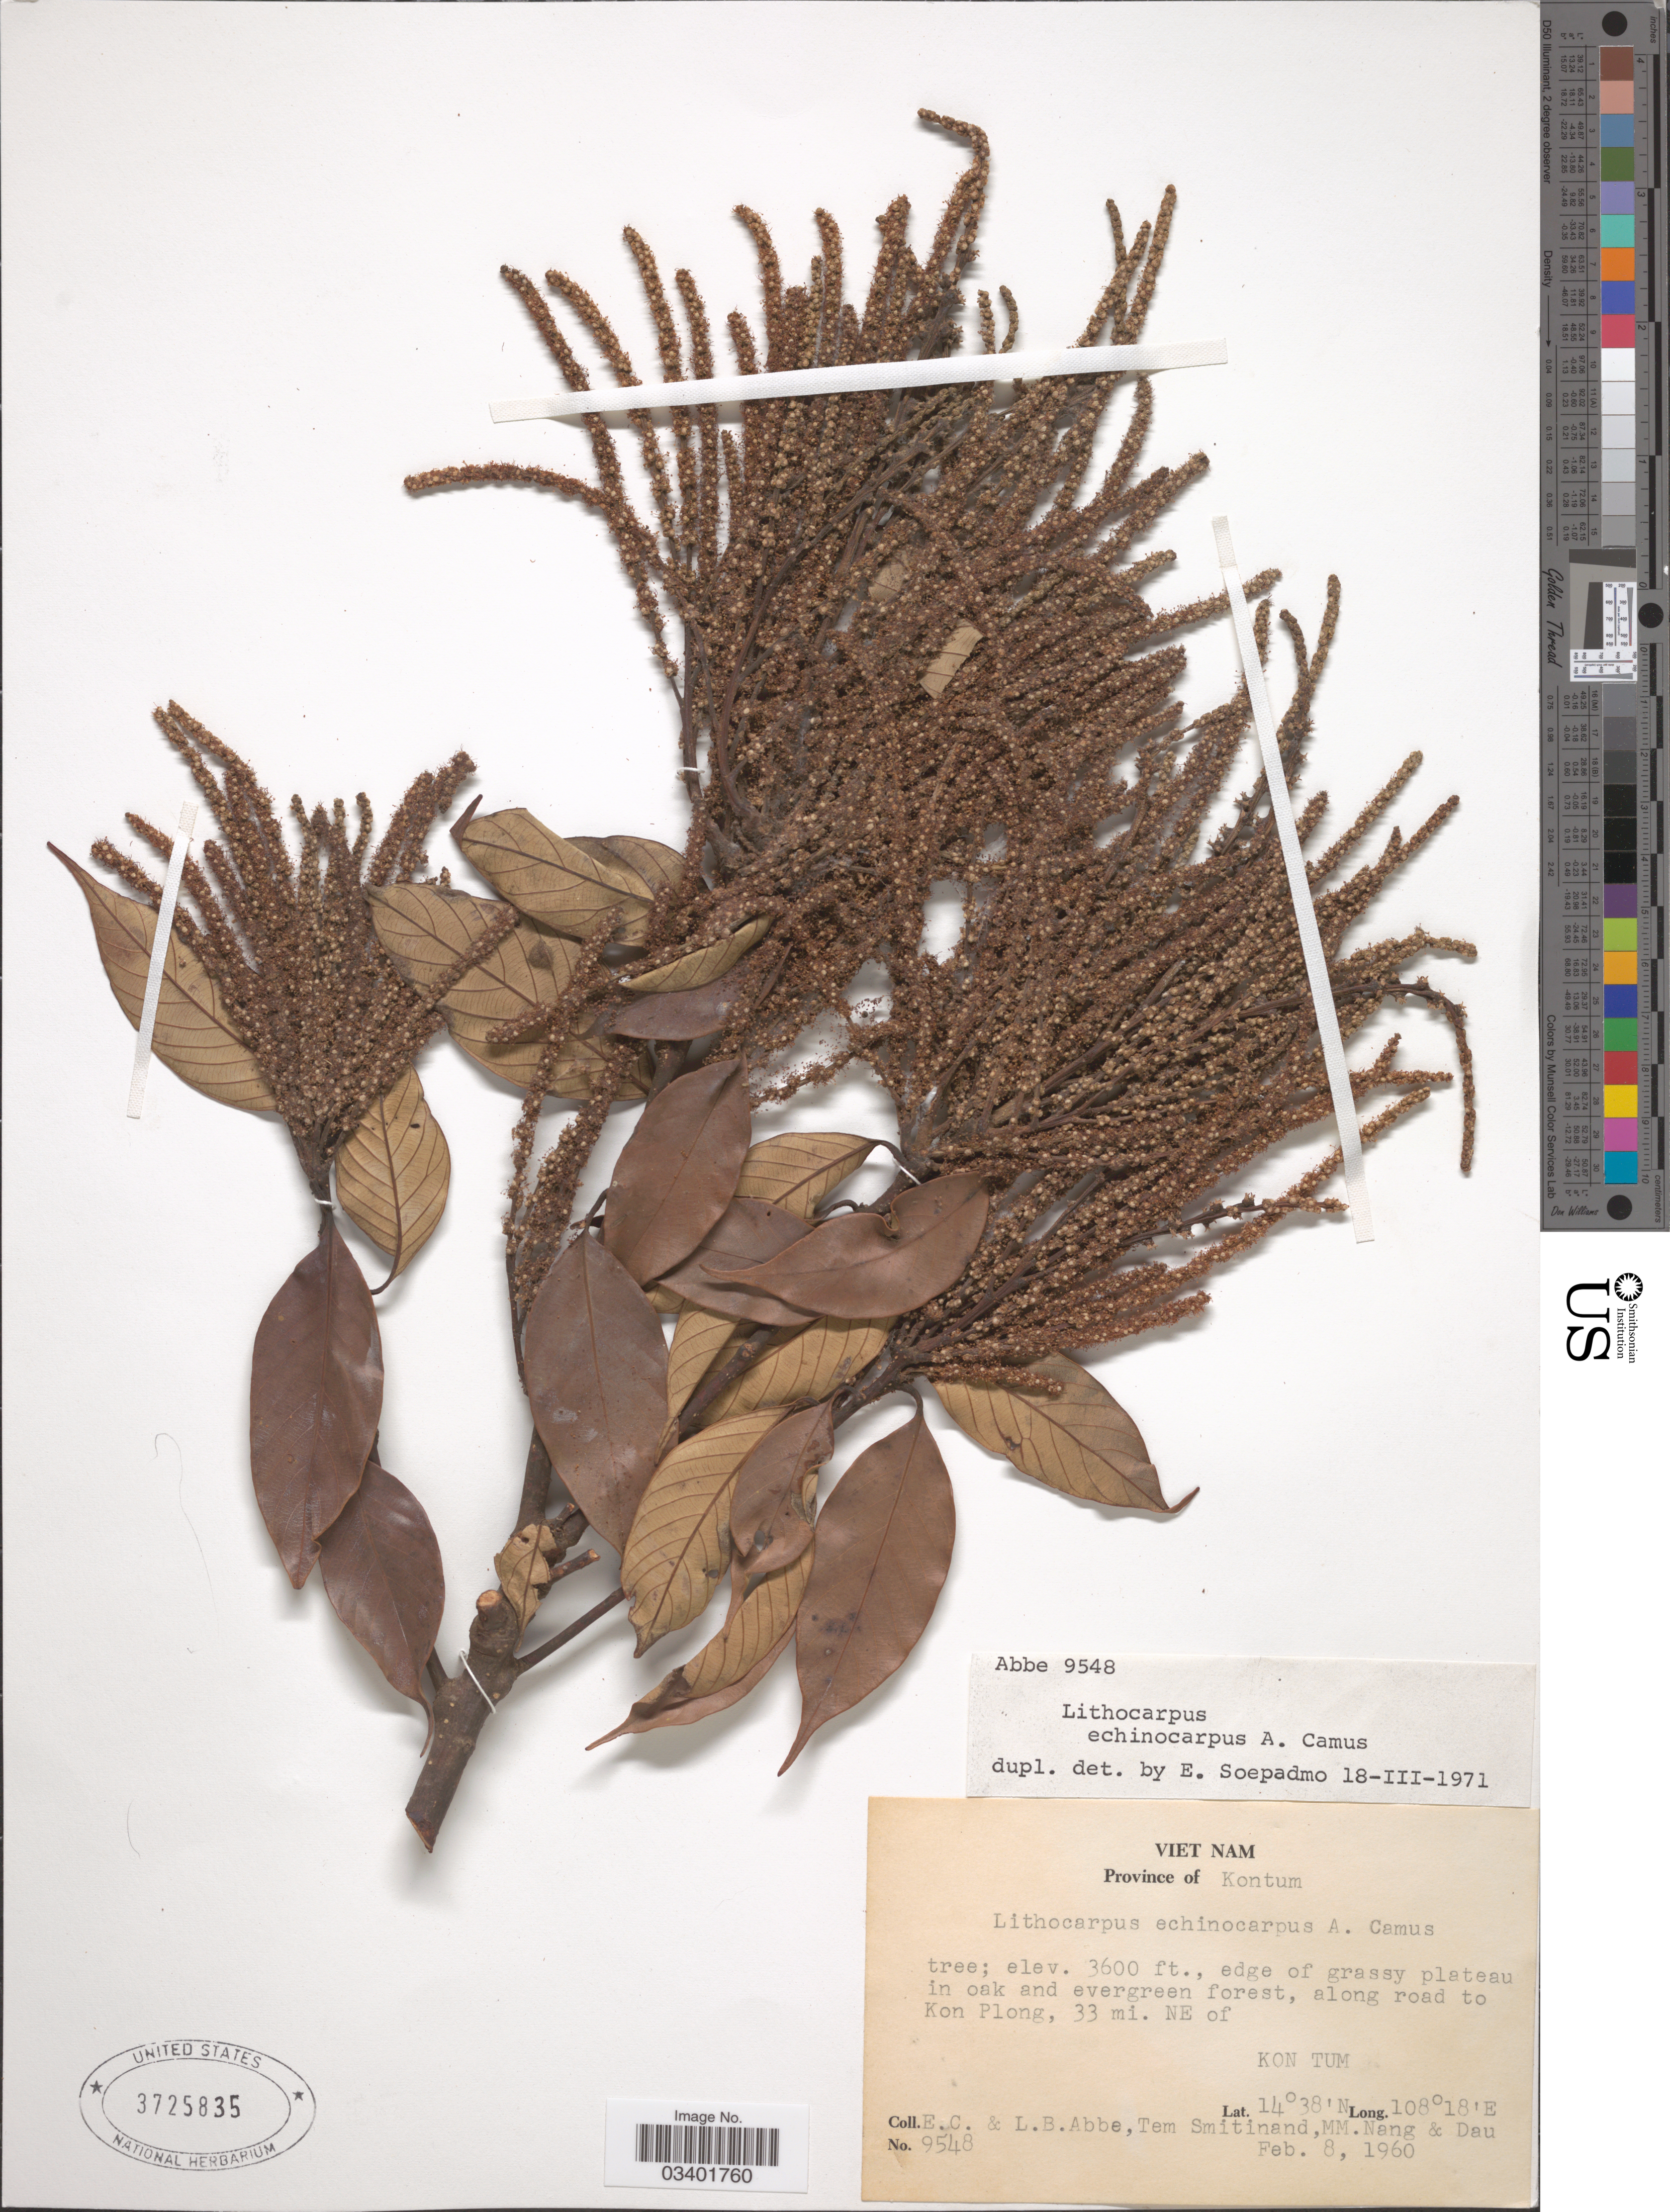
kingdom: Plantae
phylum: Tracheophyta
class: Magnoliopsida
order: Fagales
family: Fagaceae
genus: Lithocarpus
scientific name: Lithocarpus echinocarpus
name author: (Hickel & A. Camus) A. Camus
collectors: E. C. Abbe, L. B. Abbe, T. Smitinand, M. Nang & -- Dau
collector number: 9548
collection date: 1960-02-08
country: Vietnam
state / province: Kon Tum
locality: Province of Kontum. Edge of grassy plateau in oak and evergreen forest, along road to Kon Plong, 33 mi. NE of Kon Tum.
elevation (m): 1097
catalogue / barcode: US 3725835